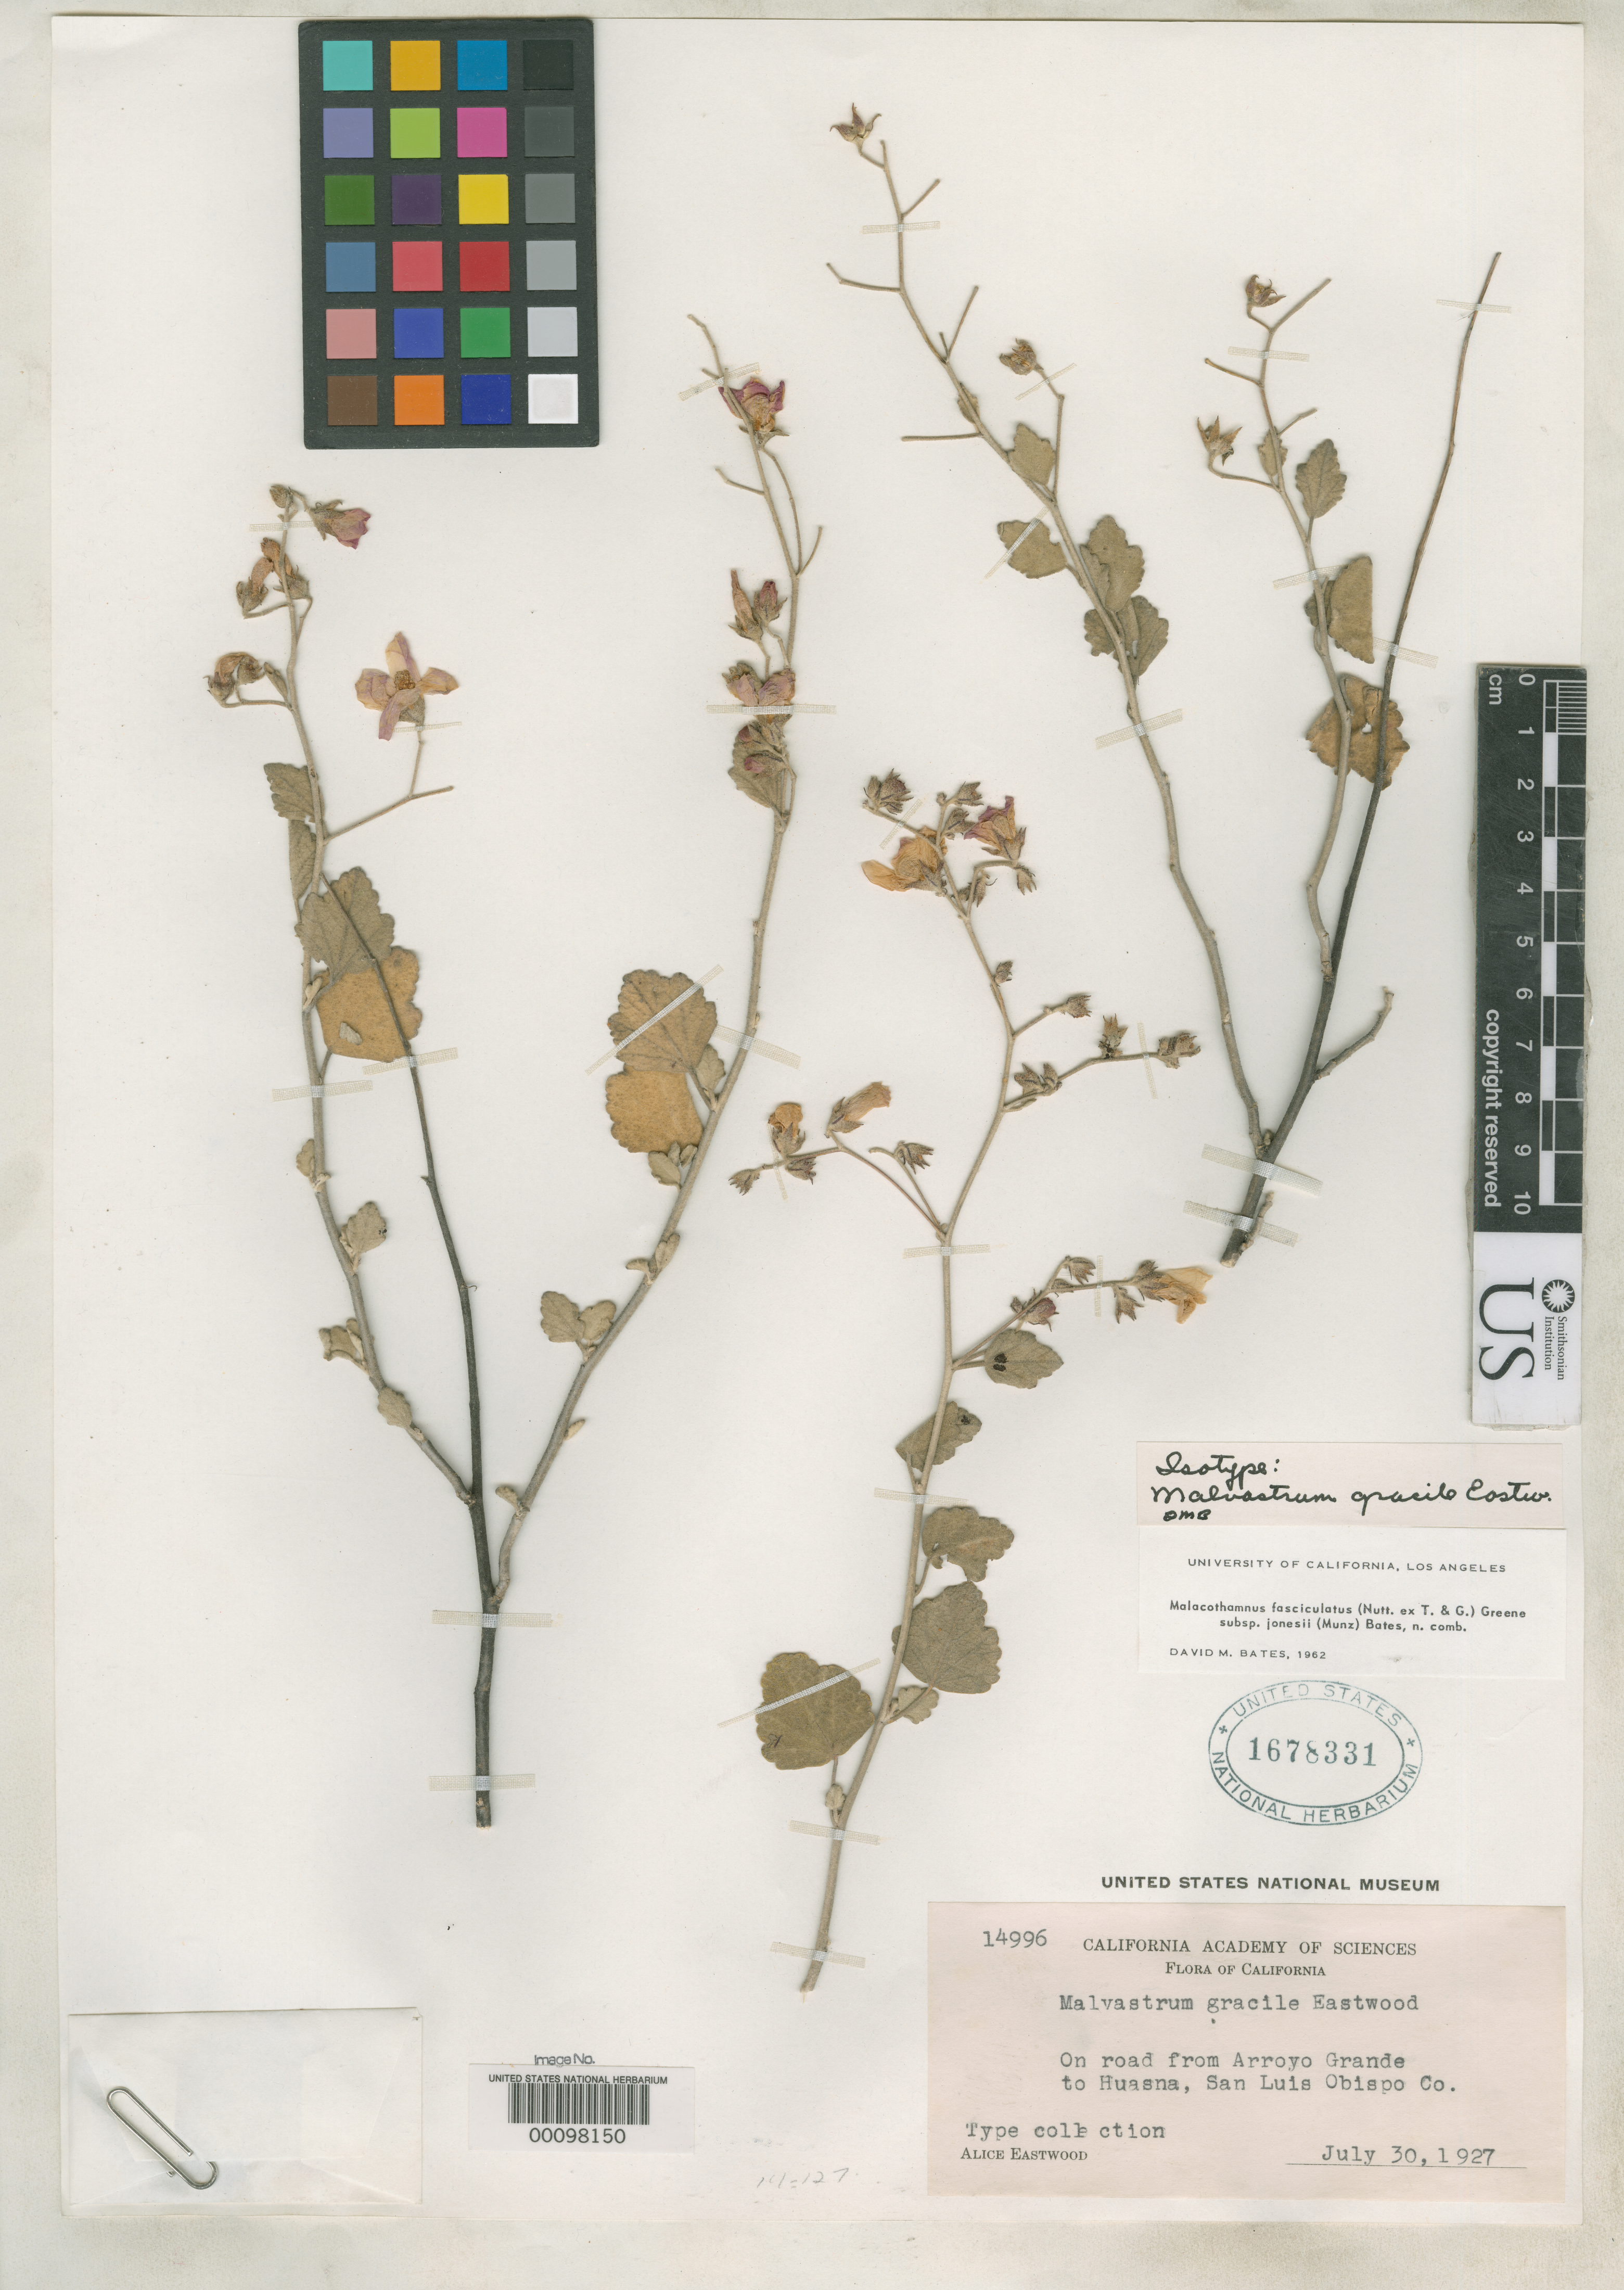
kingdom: Plantae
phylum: Tracheophyta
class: Magnoliopsida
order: Malvales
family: Malvaceae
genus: Malvastrum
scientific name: Malvastrum gracile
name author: Eastw.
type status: Isotype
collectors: A. Eastwood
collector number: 14996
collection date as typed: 30 Jul 1927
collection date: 1927-07-30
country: United States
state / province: California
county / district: San Luis Obispo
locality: Between Arroyo Grande and huasna.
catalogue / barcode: US 1678331